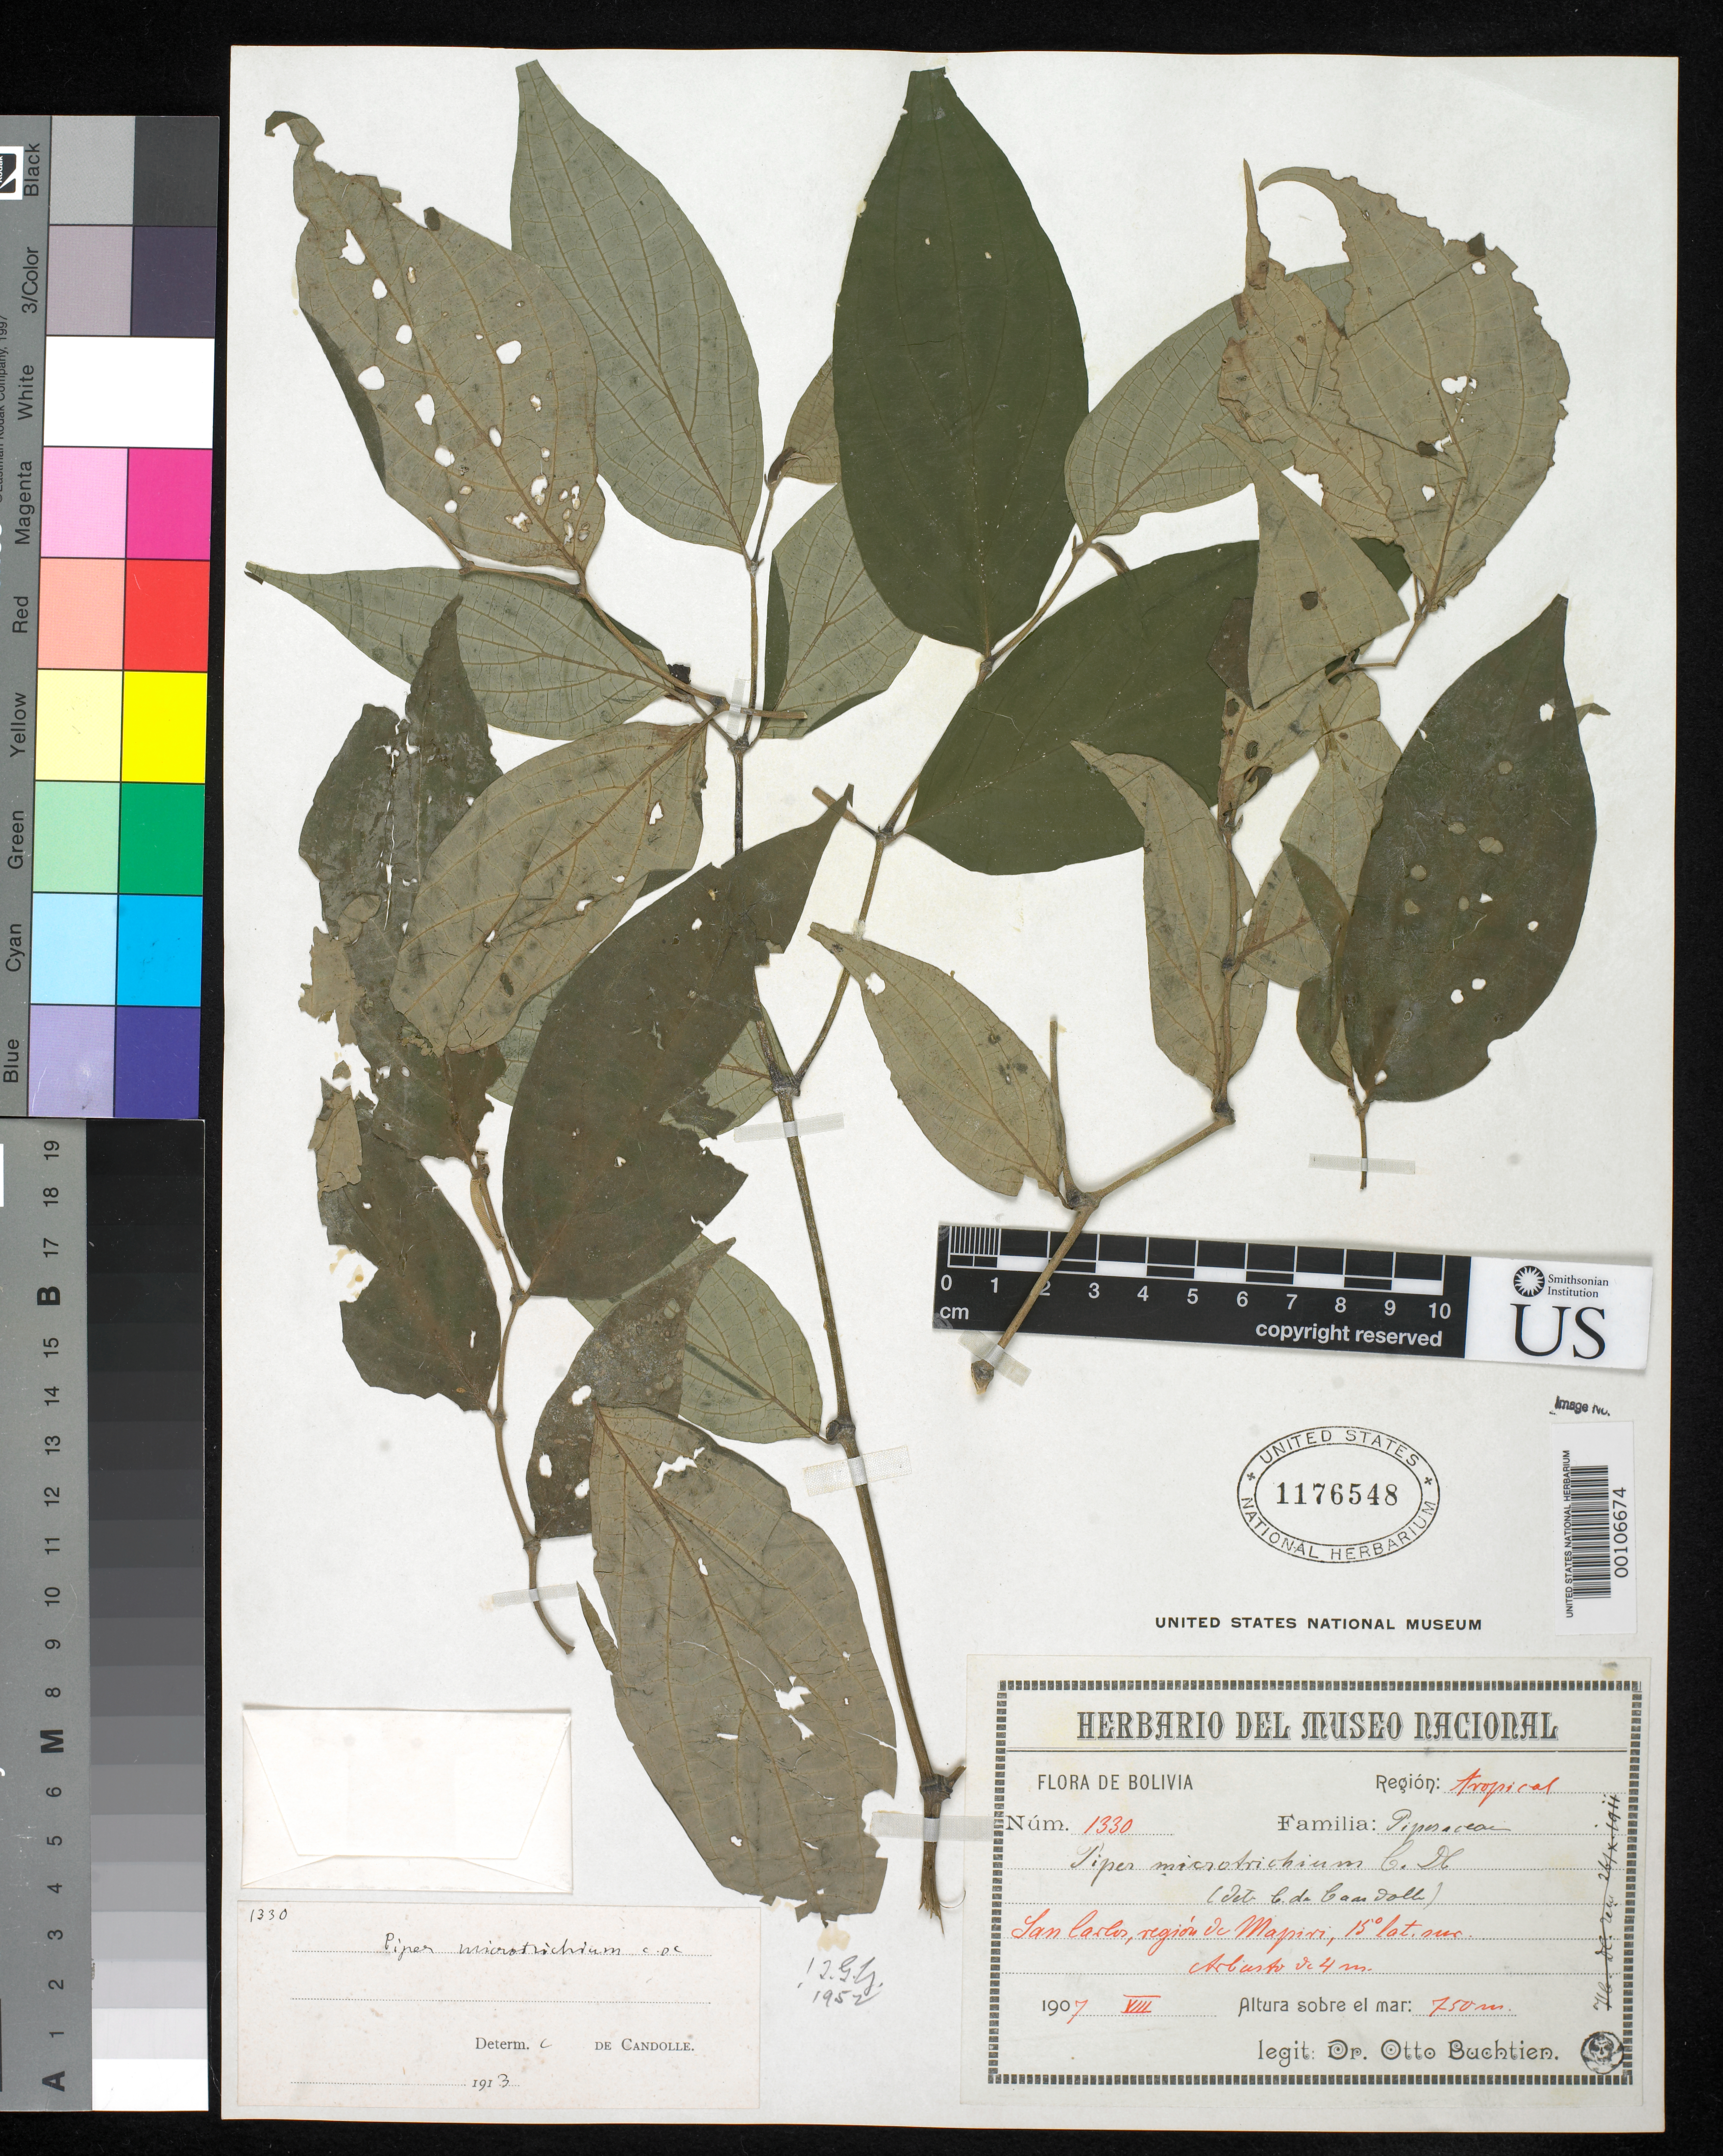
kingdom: Plantae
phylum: Tracheophyta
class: Magnoliopsida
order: Piperales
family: Piperaceae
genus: Piper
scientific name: Piper microtrichum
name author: C. DC.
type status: Isotype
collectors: O. Buchtien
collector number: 1330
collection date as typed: Aug 1907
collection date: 1907-08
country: Bolivia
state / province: La Paz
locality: Mapiri region, San Carlos.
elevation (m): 750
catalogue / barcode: US 1176548